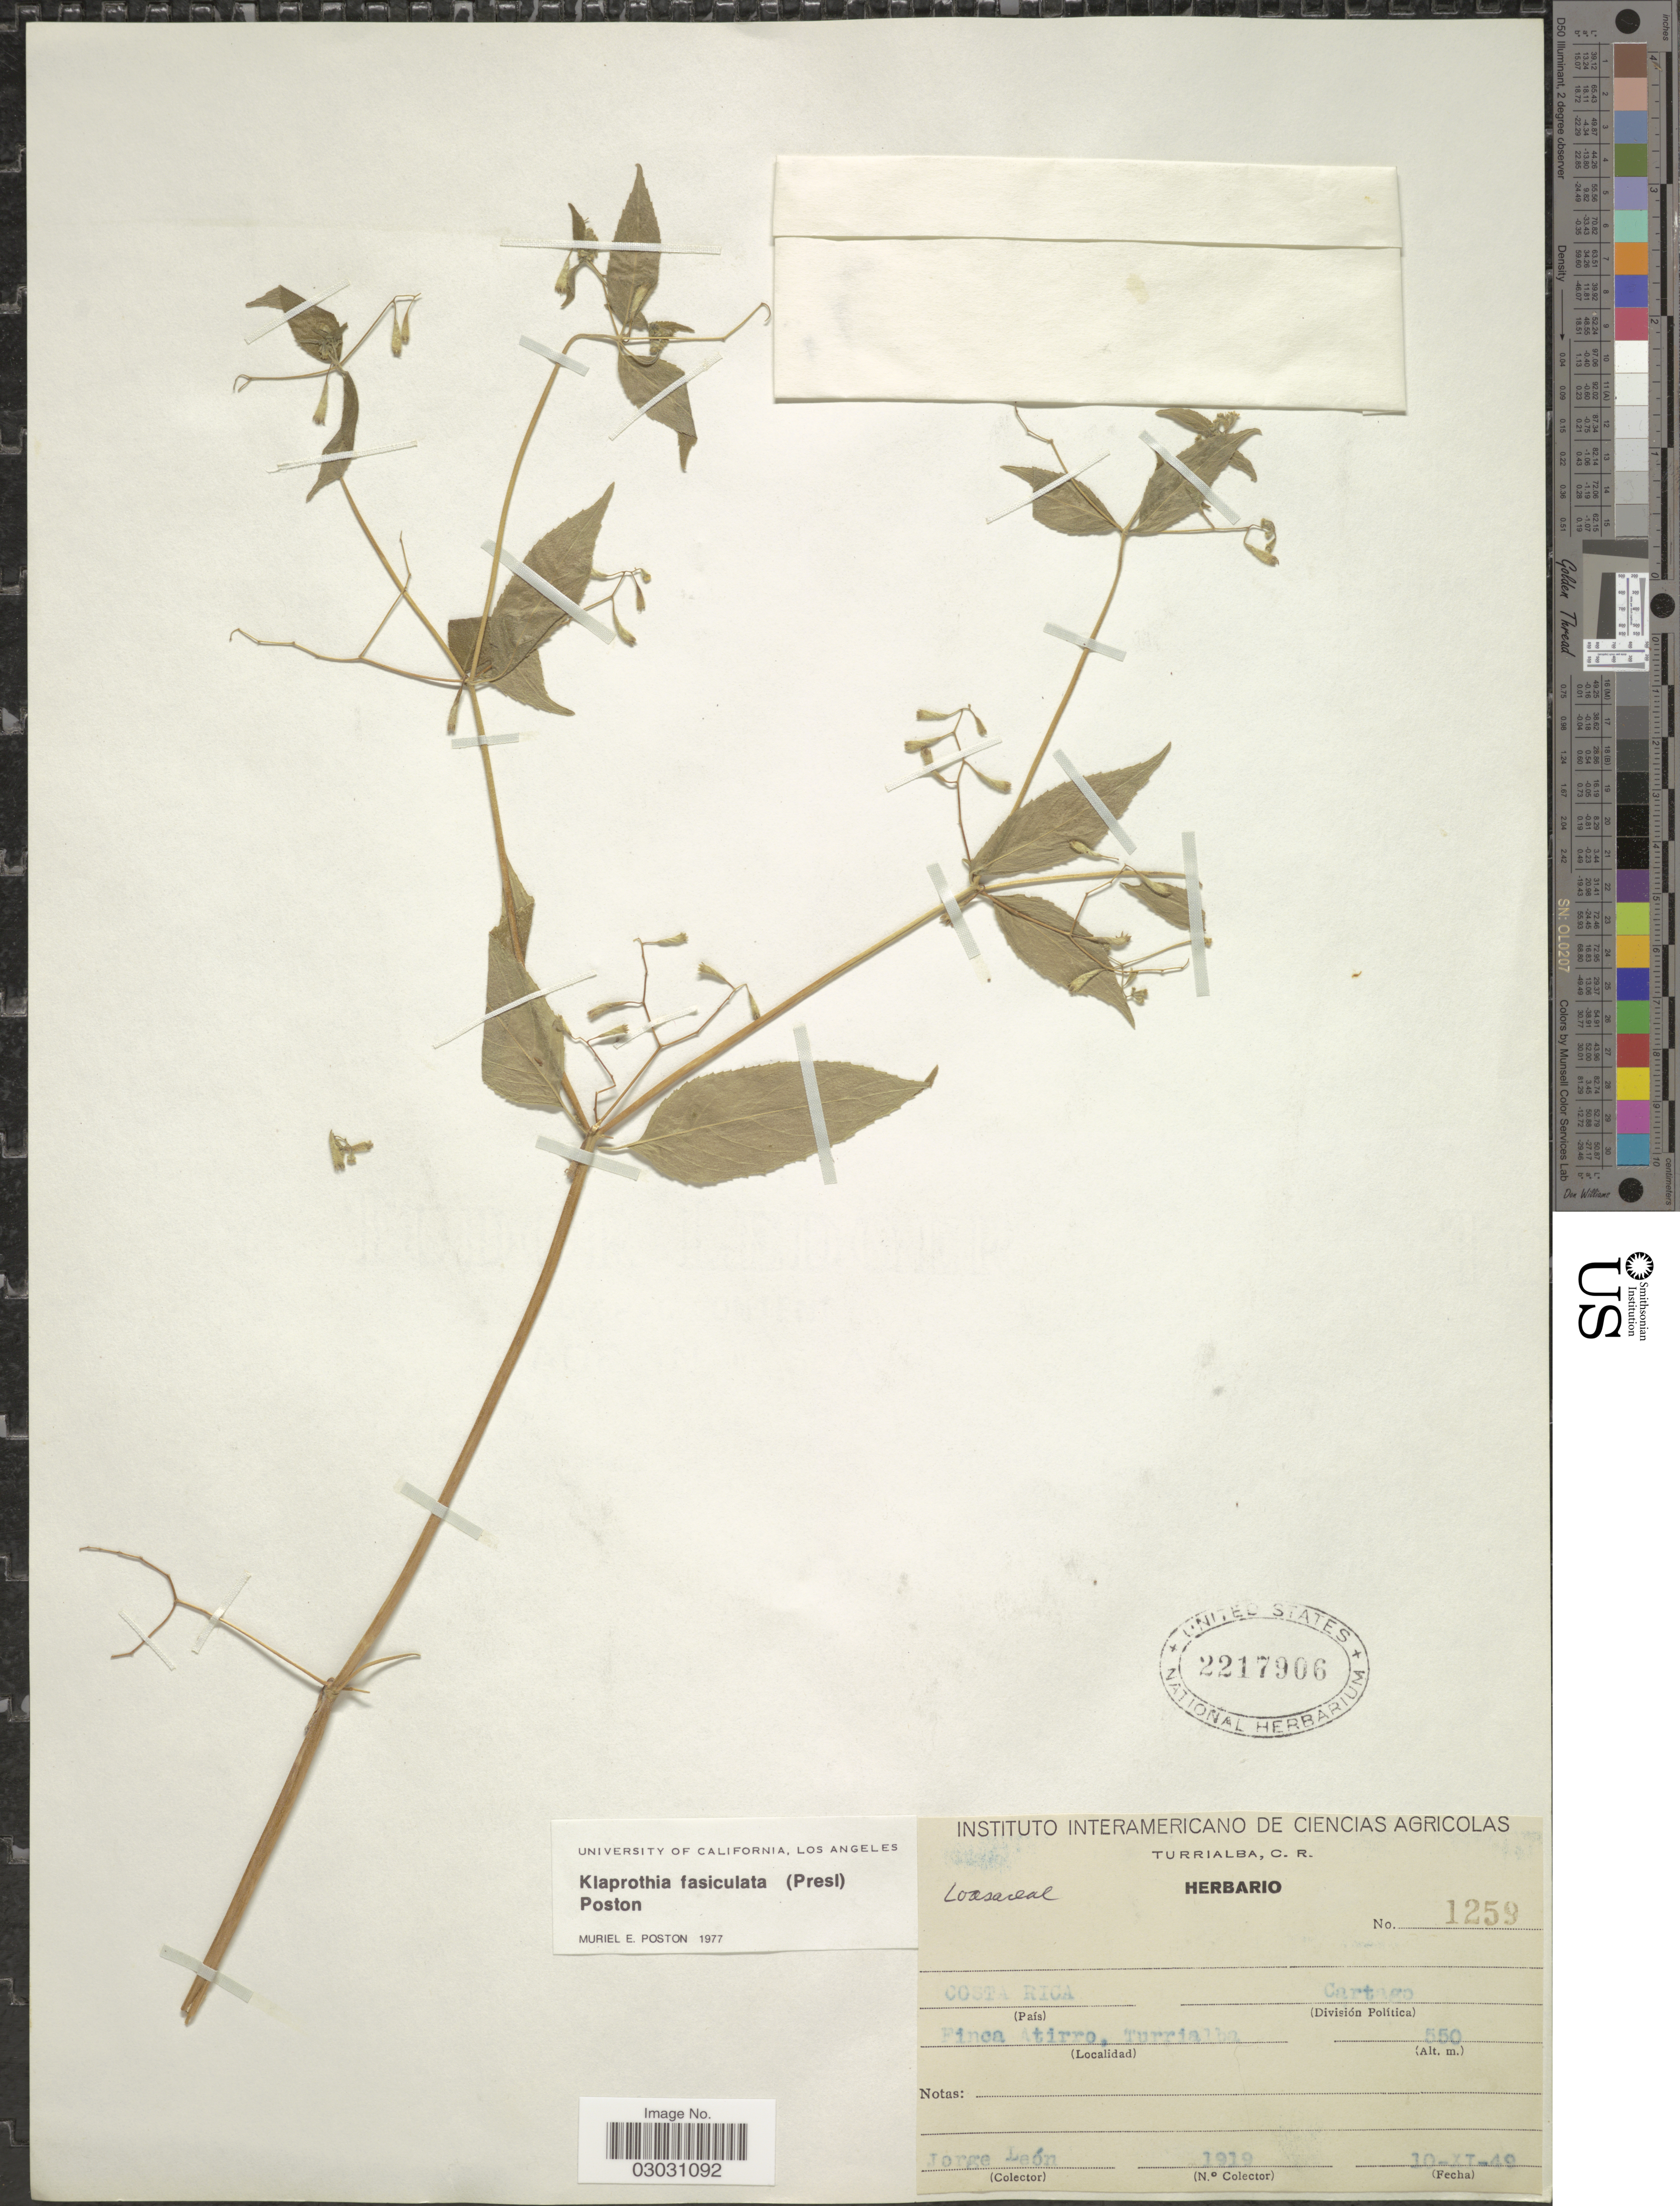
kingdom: Plantae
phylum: Tracheophyta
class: Magnoliopsida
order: Cornales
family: Loasaceae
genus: Klaprothia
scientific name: Klaprothia fasciculata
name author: (C. Presl) Poston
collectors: J. León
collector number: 1919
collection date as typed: Transcribed d/m/y: 10/11/49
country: Costa Rica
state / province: Cartago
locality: Finca Atirro, Turrialba.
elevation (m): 550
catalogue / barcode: US 2217906